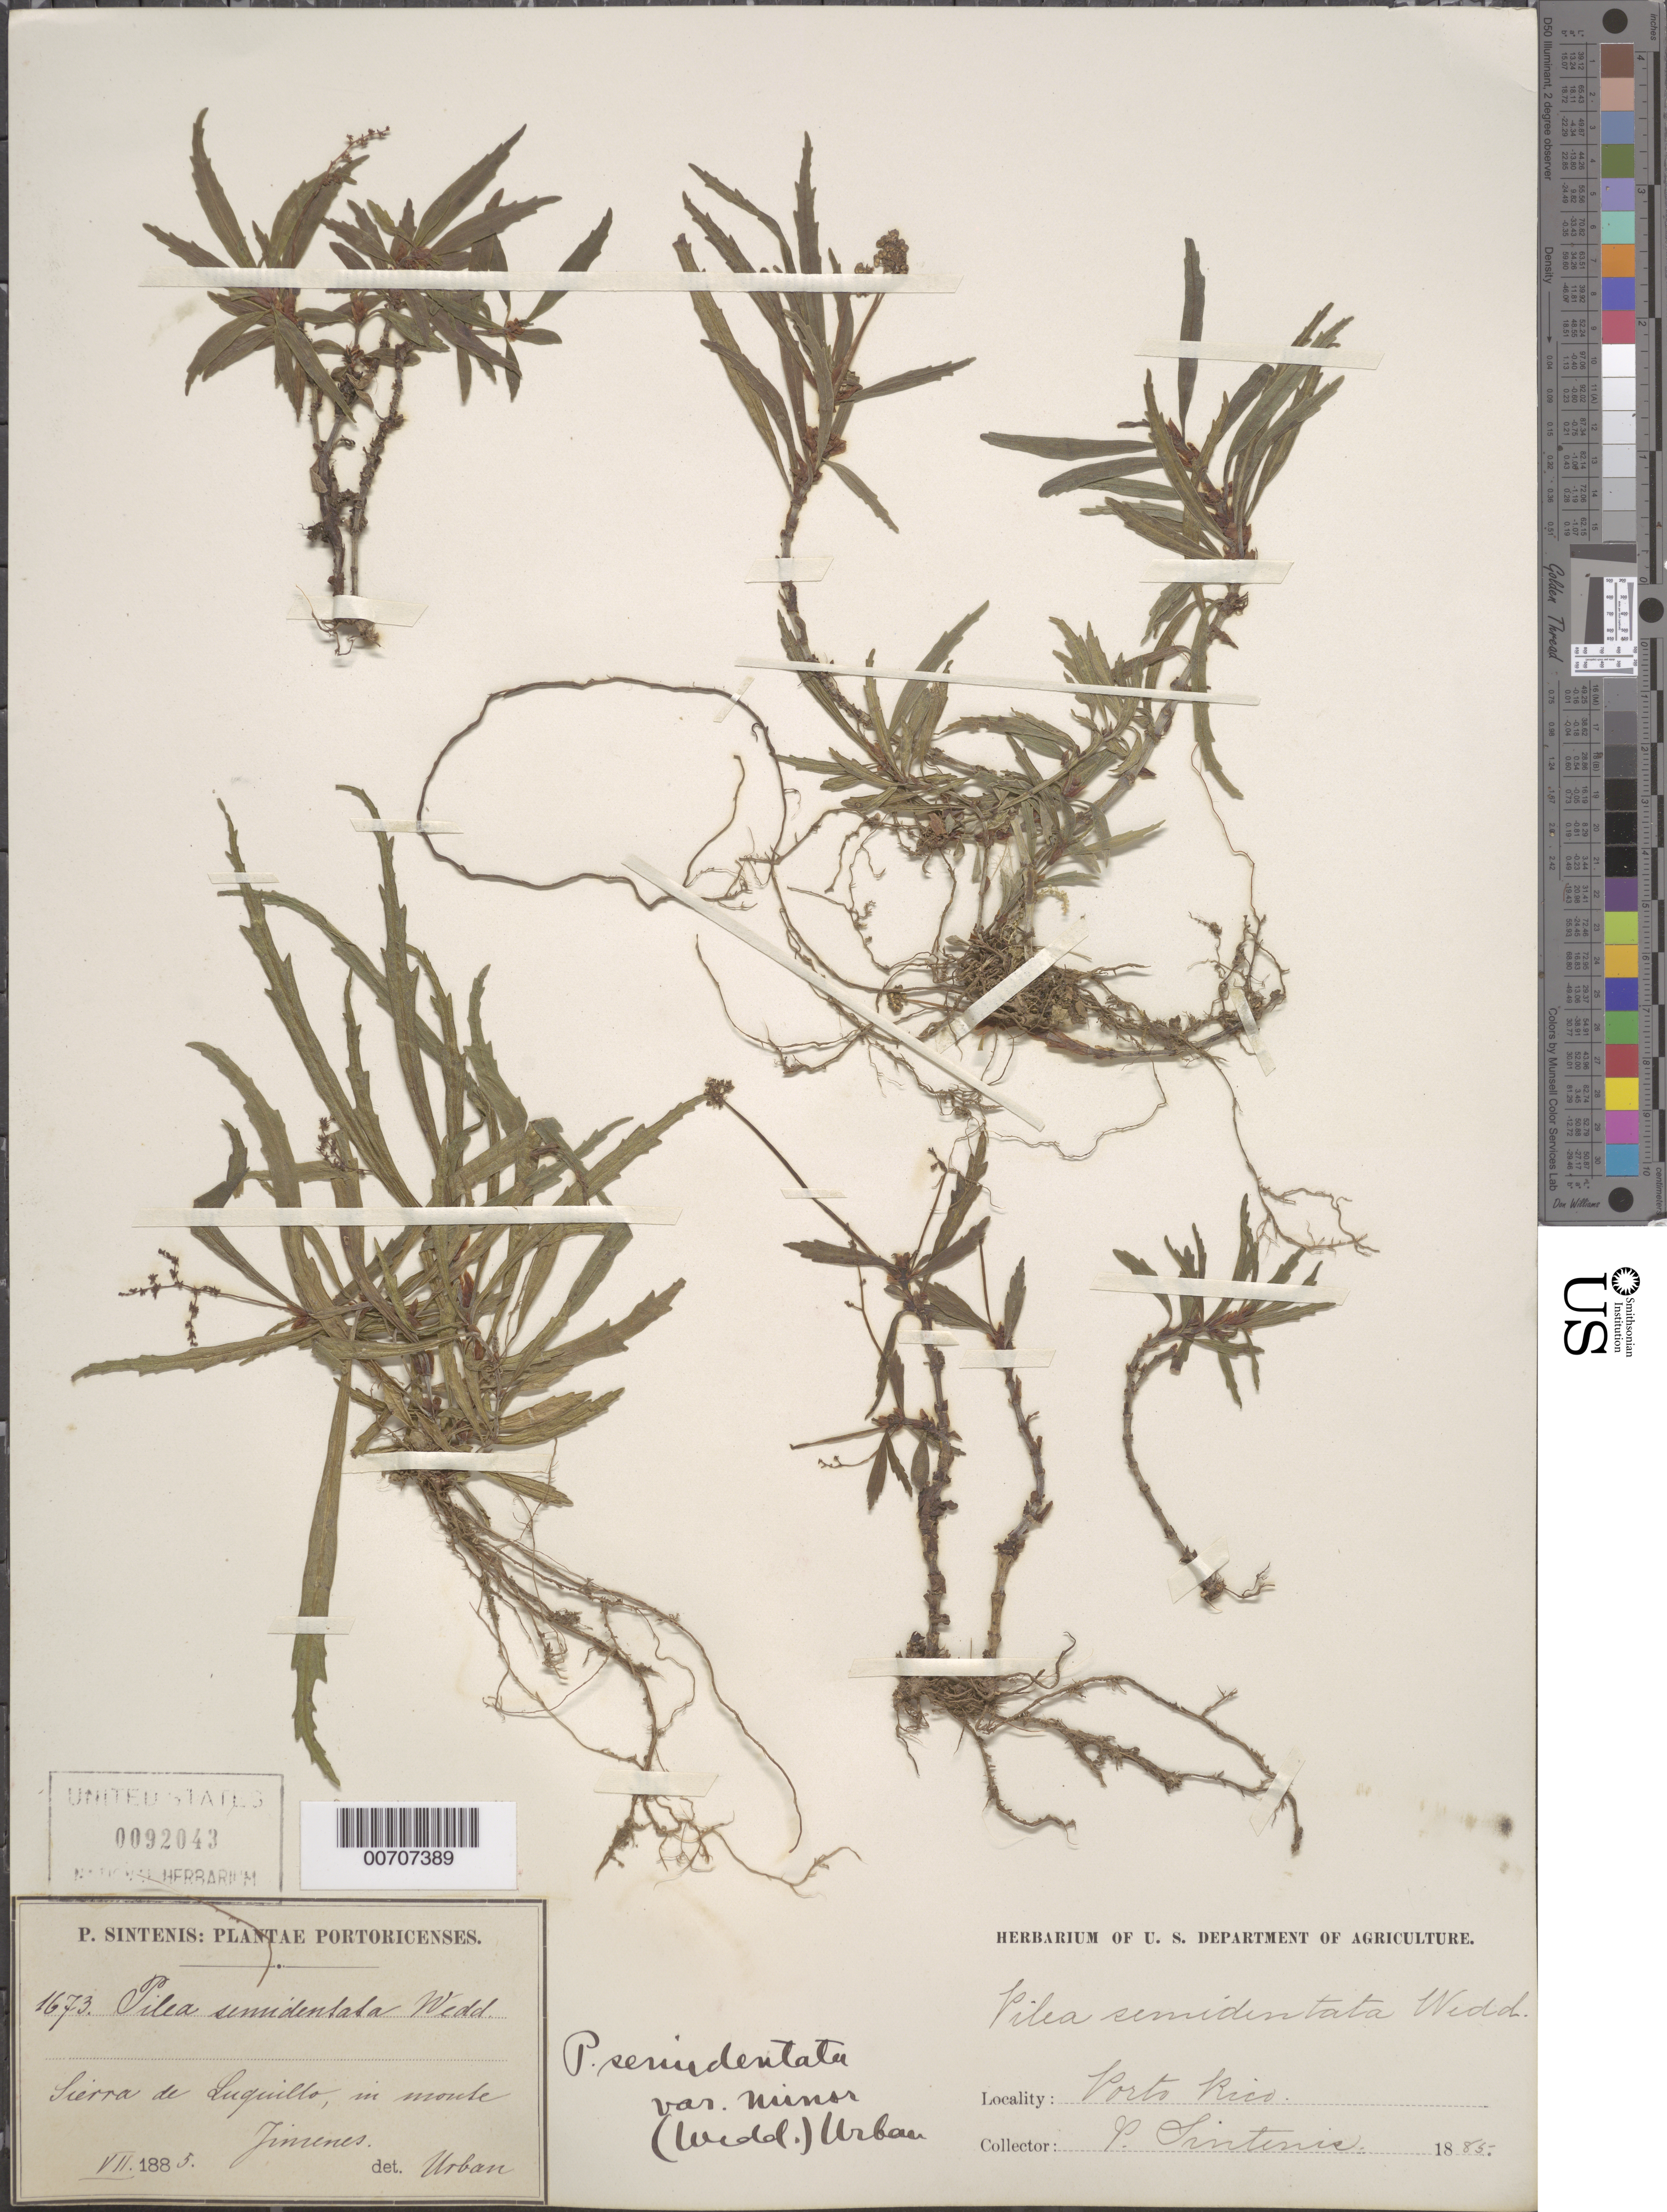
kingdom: Plantae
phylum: Tracheophyta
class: Magnoliopsida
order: Rosales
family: Urticaceae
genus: Pilea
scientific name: Pilea semidentata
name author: (Juss. ex Poir.) Wedd.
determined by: Urban, Ignatz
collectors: P. Sintenis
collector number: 1673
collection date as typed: Jul 1885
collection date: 1885-07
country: Puerto Rico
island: Greater Antilles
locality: Sierra de Luquillo, in monte Jimenes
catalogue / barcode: US 92043